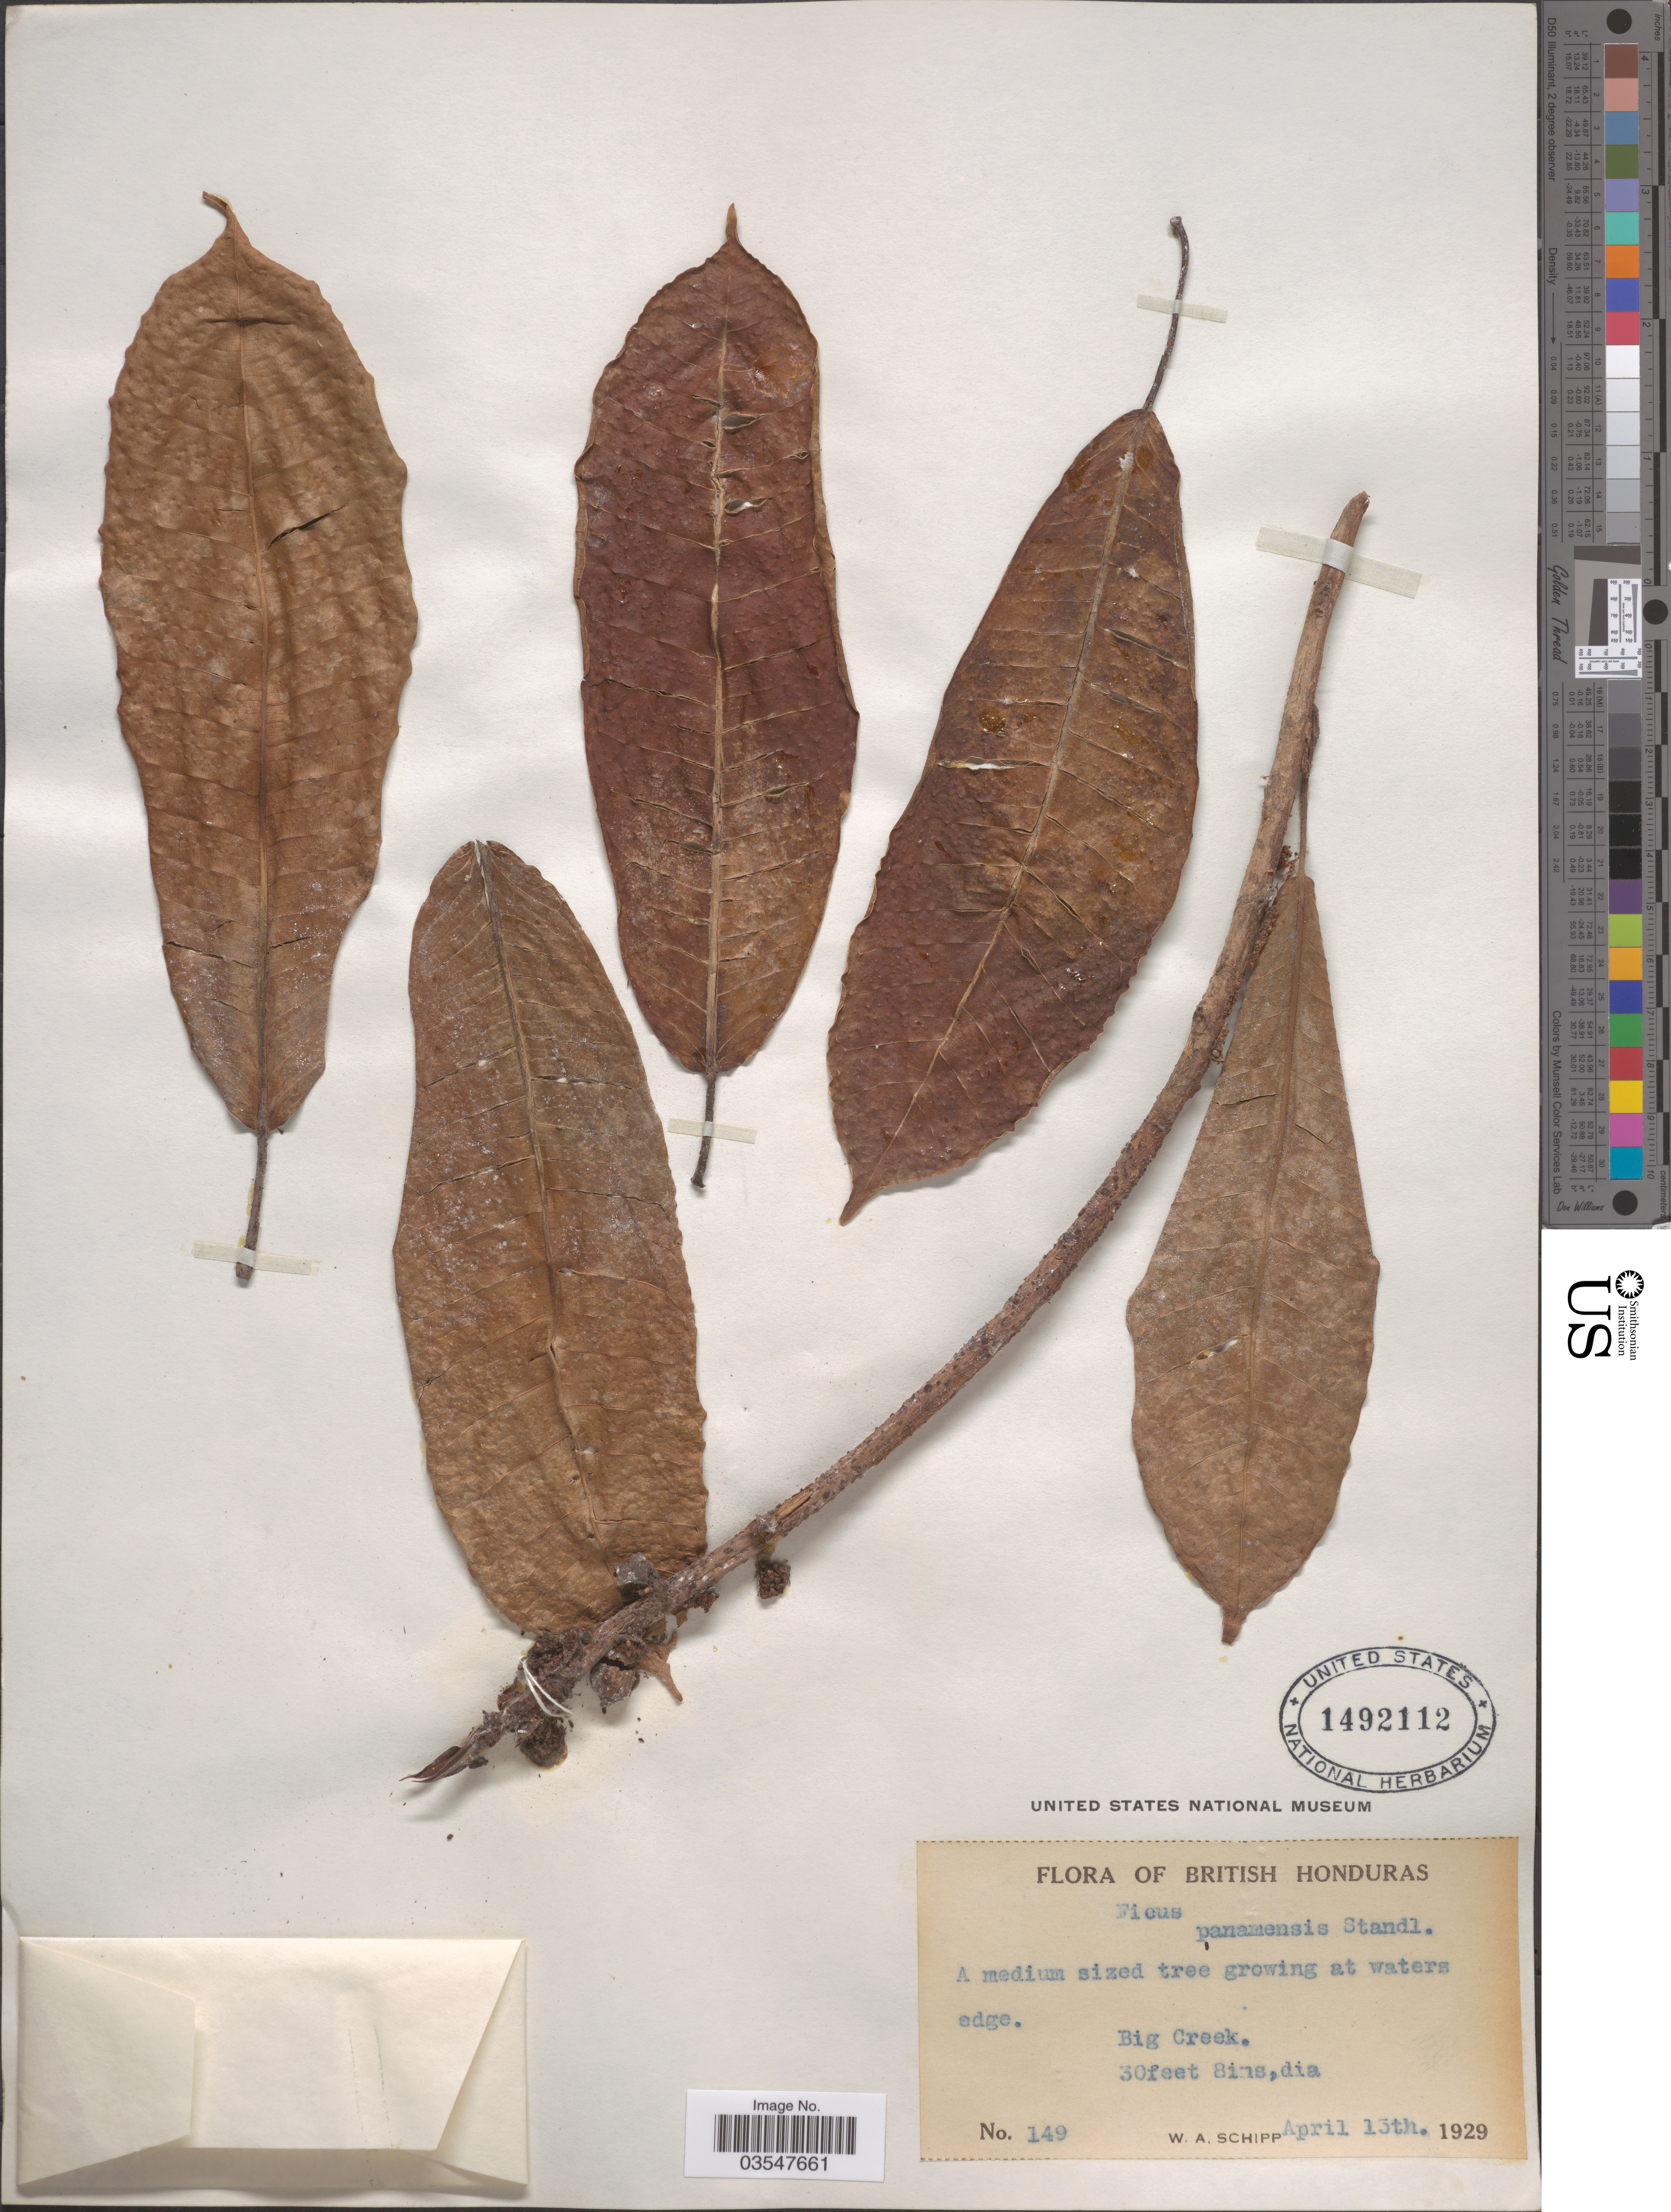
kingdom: Plantae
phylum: Tracheophyta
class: Magnoliopsida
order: Rosales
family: Moraceae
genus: Ficus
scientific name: Ficus paraensis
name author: (Miq.) Miq.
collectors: W. Schipp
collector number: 149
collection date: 1929-04-15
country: Belize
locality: British Honduras. Big Creek.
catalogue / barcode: US 1492112